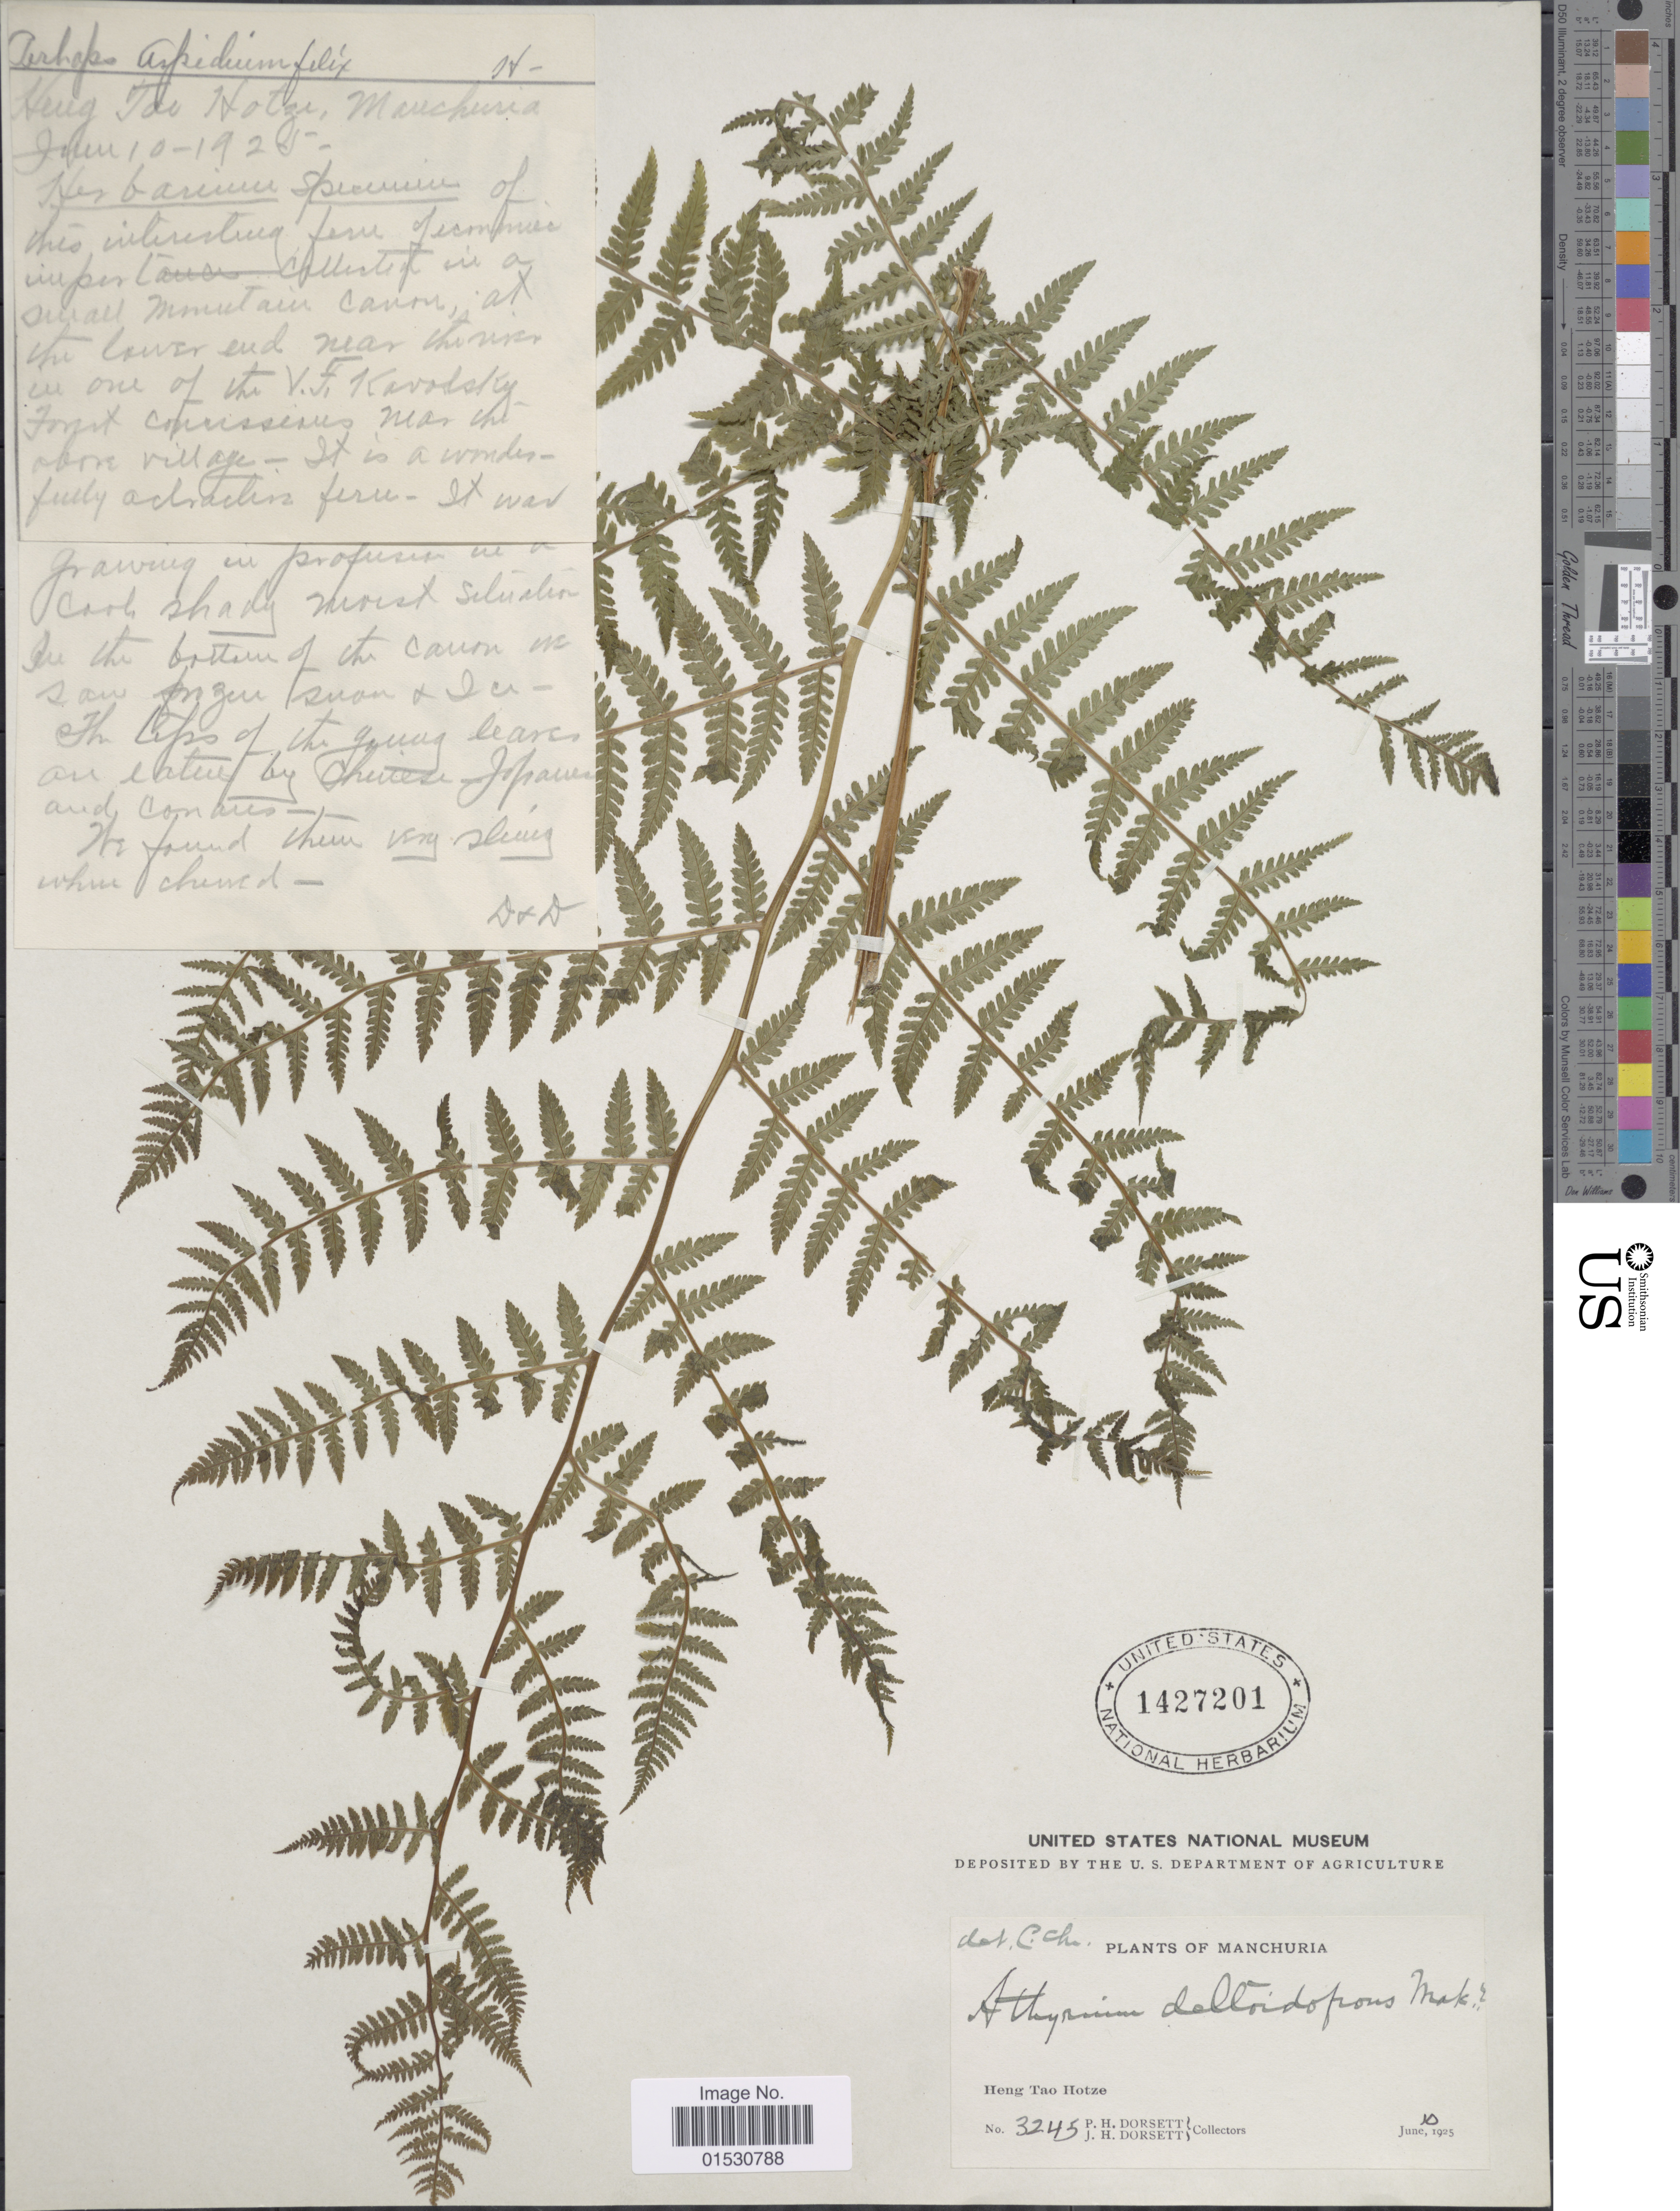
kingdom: Plantae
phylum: Tracheophyta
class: Polypodiopsida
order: Polypodiales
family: Athyriaceae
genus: Athyrium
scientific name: Athyrium multifidum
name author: Rosenst.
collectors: P. H. Dorsett & J. Dorsett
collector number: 3245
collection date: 1925-06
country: China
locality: Manchuria, Heng Tao Hotze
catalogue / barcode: US 1427201